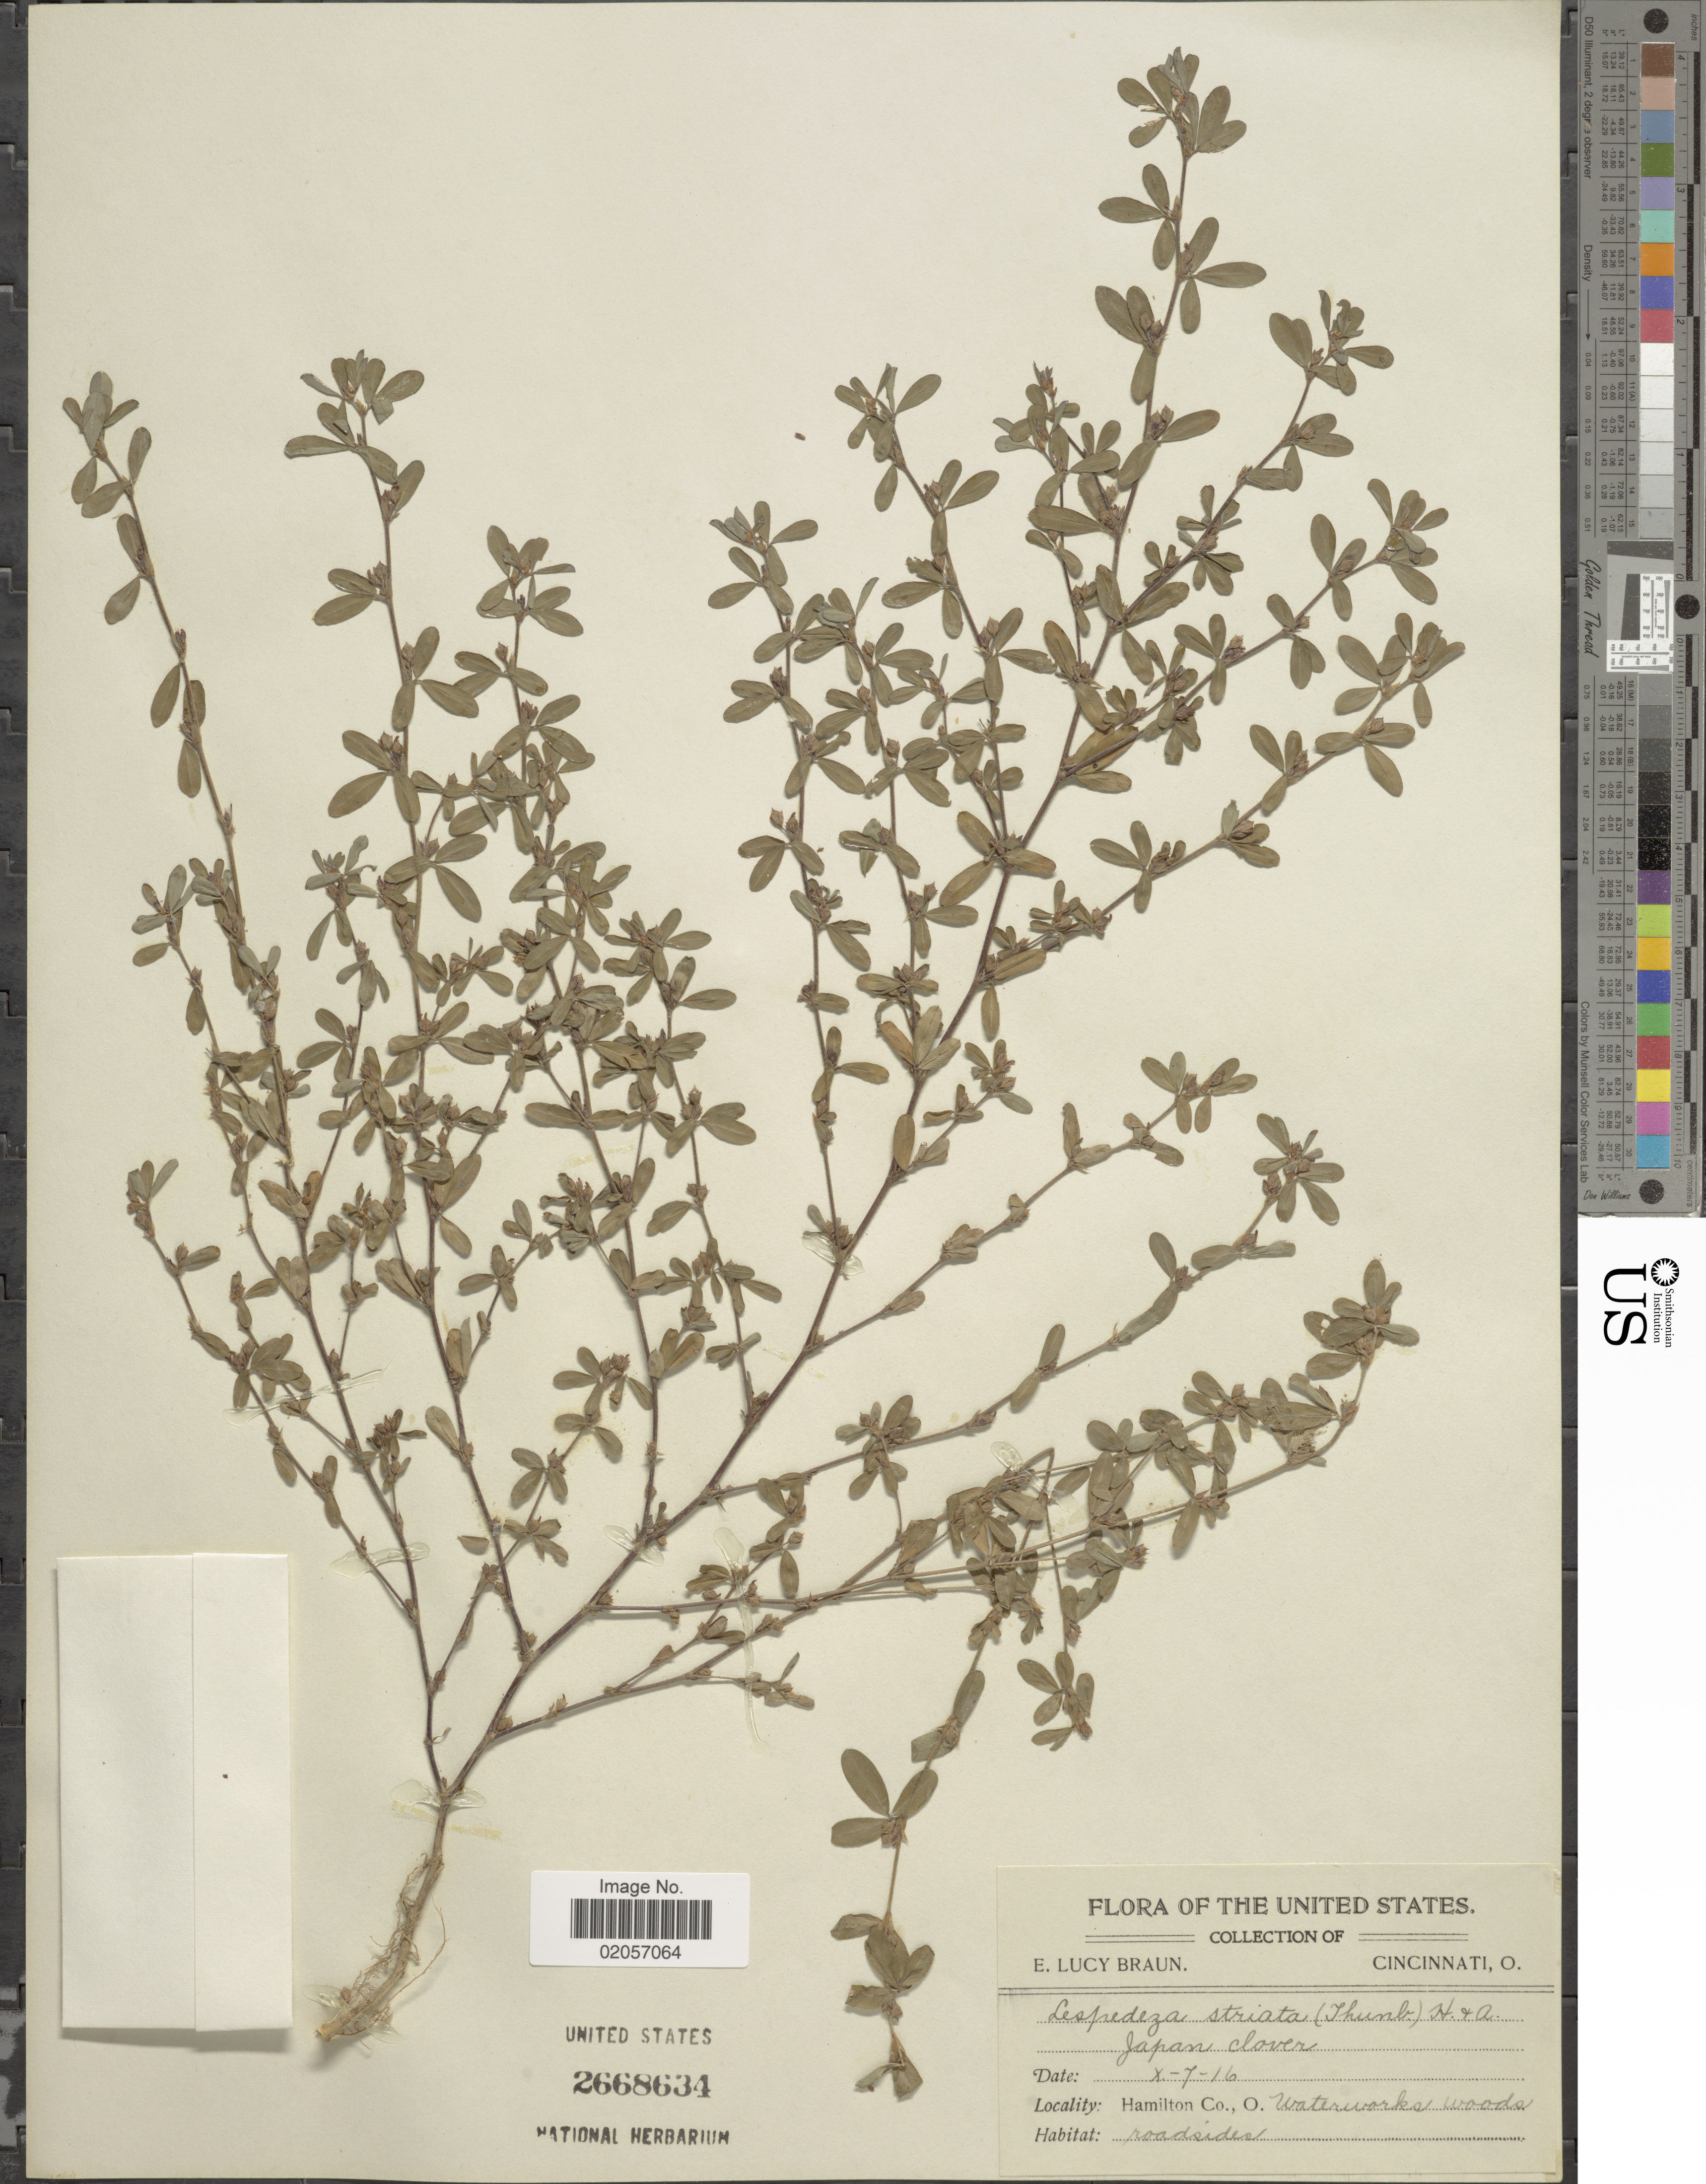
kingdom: Plantae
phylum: Tracheophyta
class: Magnoliopsida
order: Fabales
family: Fabaceae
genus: Kummerowia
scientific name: Kummerowia striata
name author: (Thunb.) Schindl.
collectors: E. L. Braun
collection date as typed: Transcribed d/m/y: 7/10/16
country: United States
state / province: Ohio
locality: Hamilton Co., Waterworks woods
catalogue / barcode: US 2668634